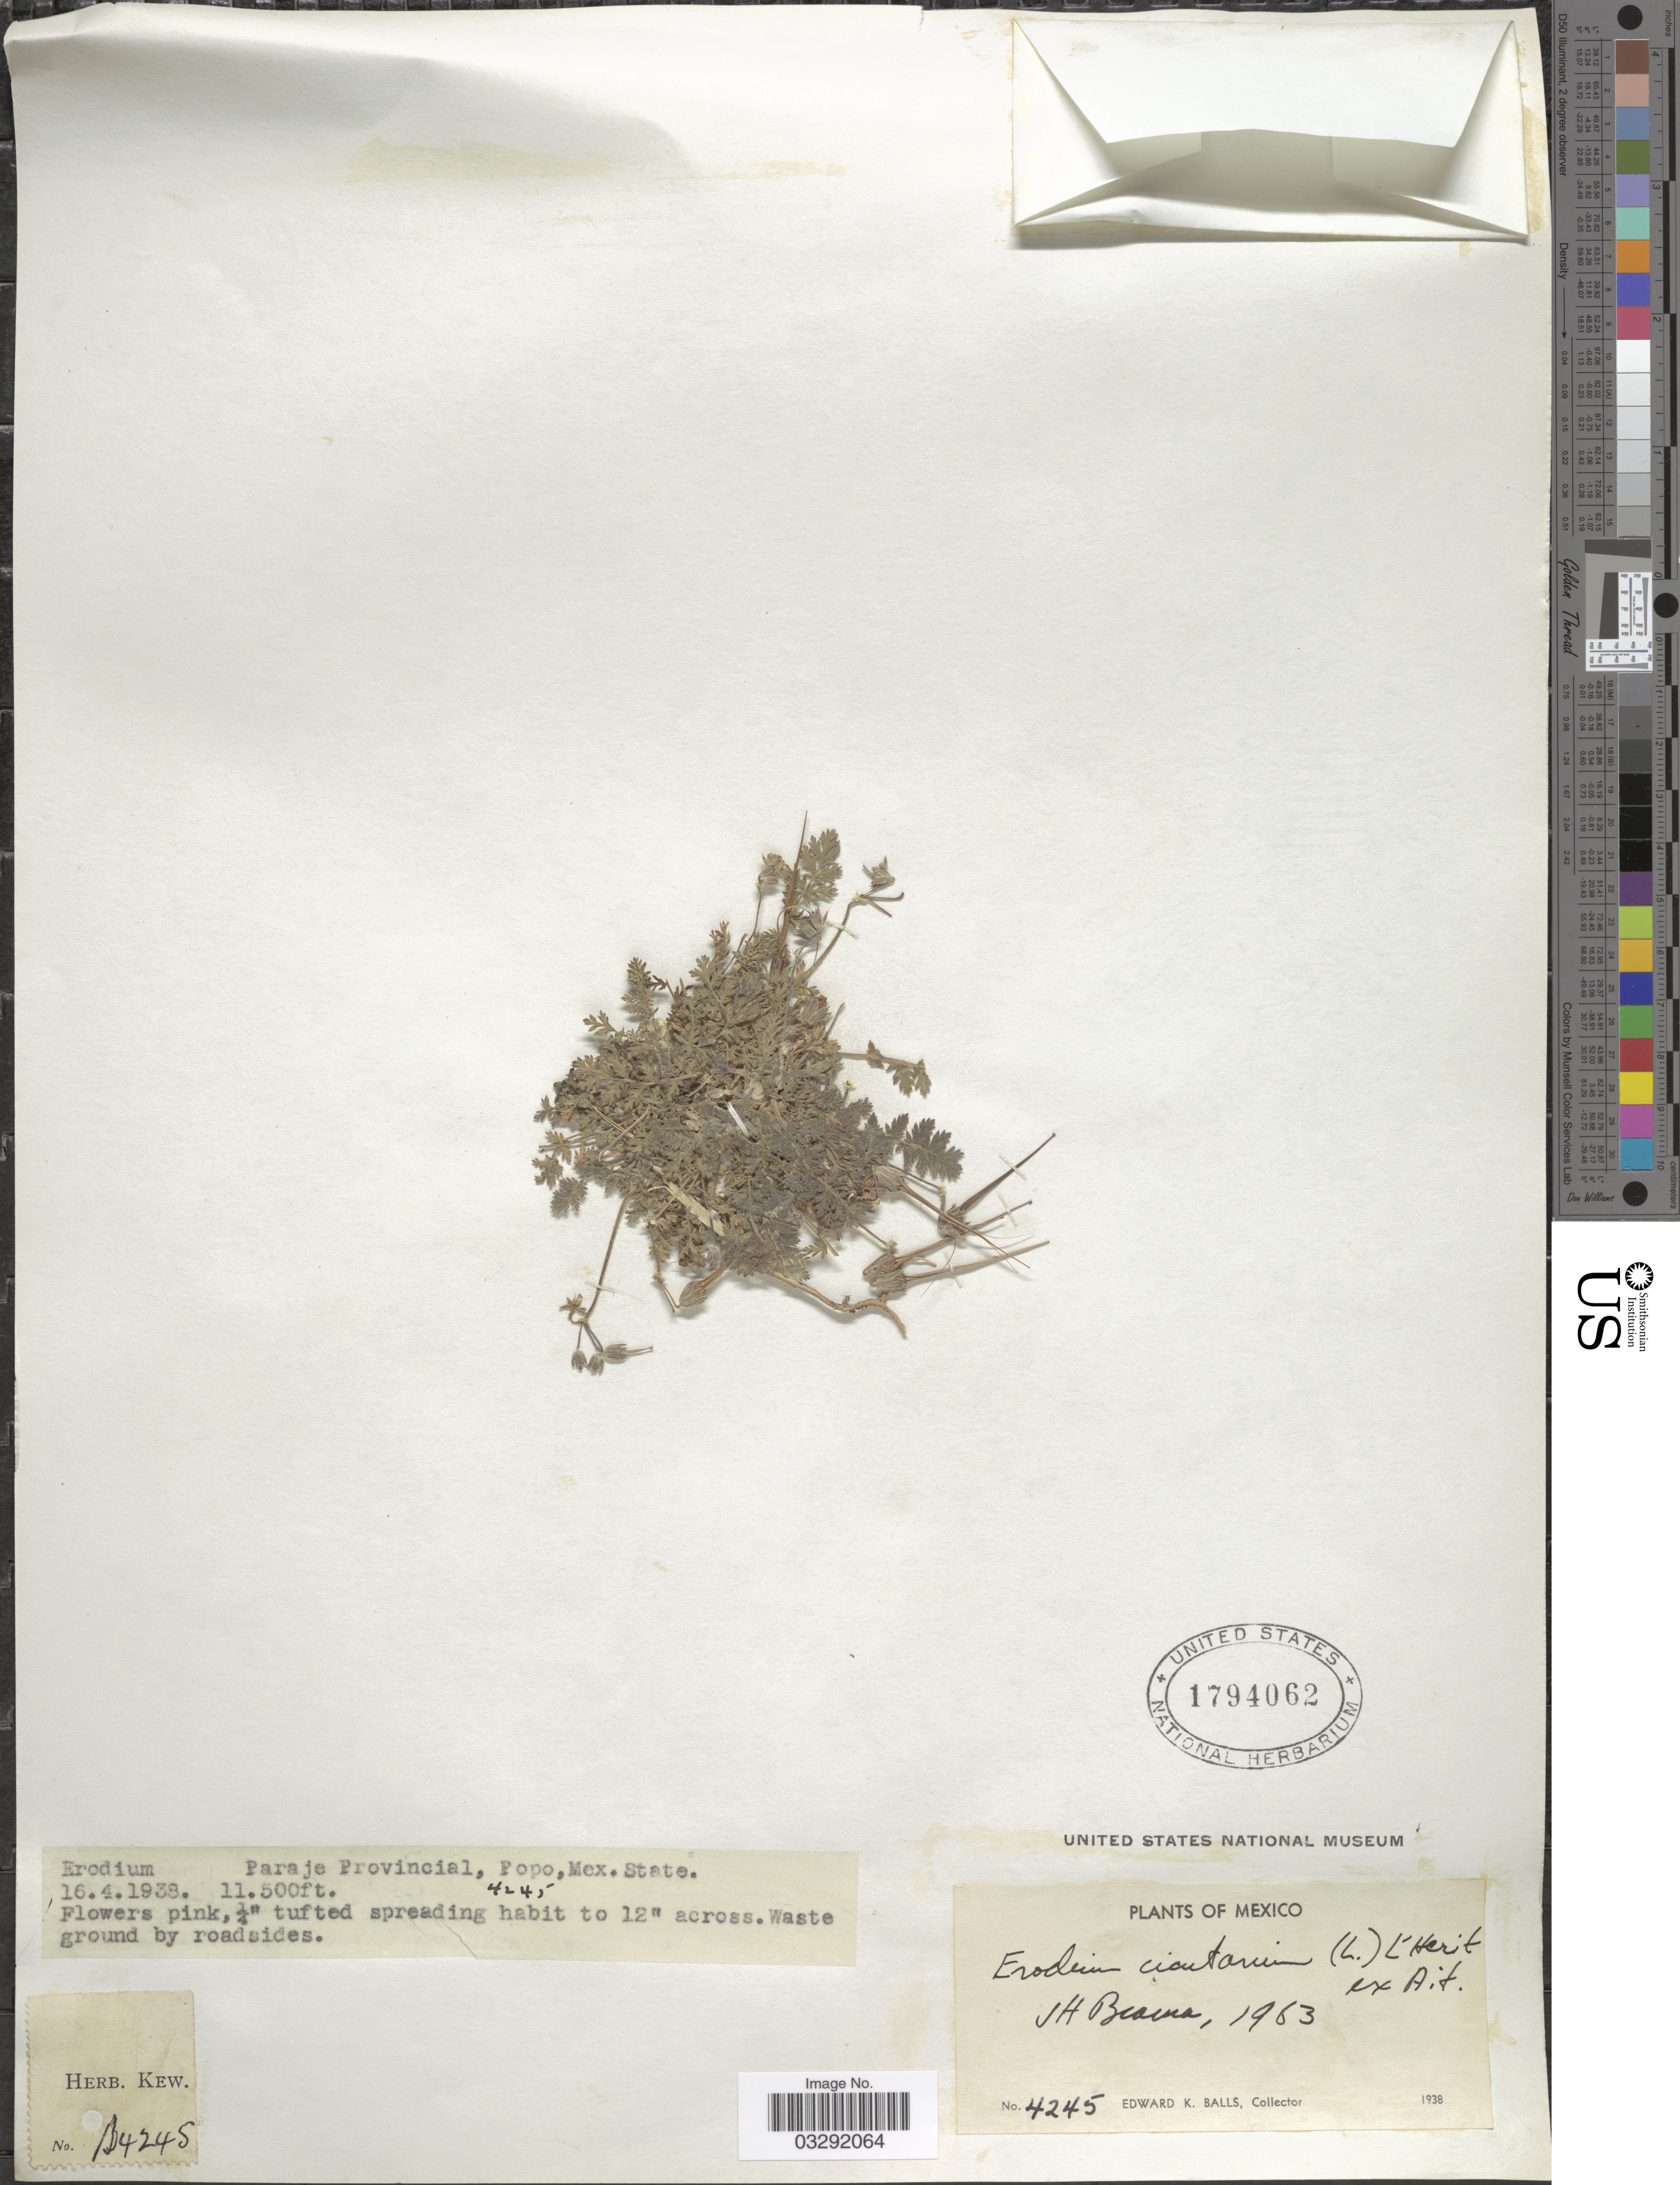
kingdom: Plantae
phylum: Tracheophyta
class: Magnoliopsida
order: Geraniales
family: Geraniaceae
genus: Erodium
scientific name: Erodium cicutarium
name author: (L.) L'Hér.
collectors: E. K. Balls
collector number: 4245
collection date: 1938-04-16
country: Mexico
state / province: México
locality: Paraje Provincial, Popo, Mex. State.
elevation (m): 3505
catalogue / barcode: US 1794062